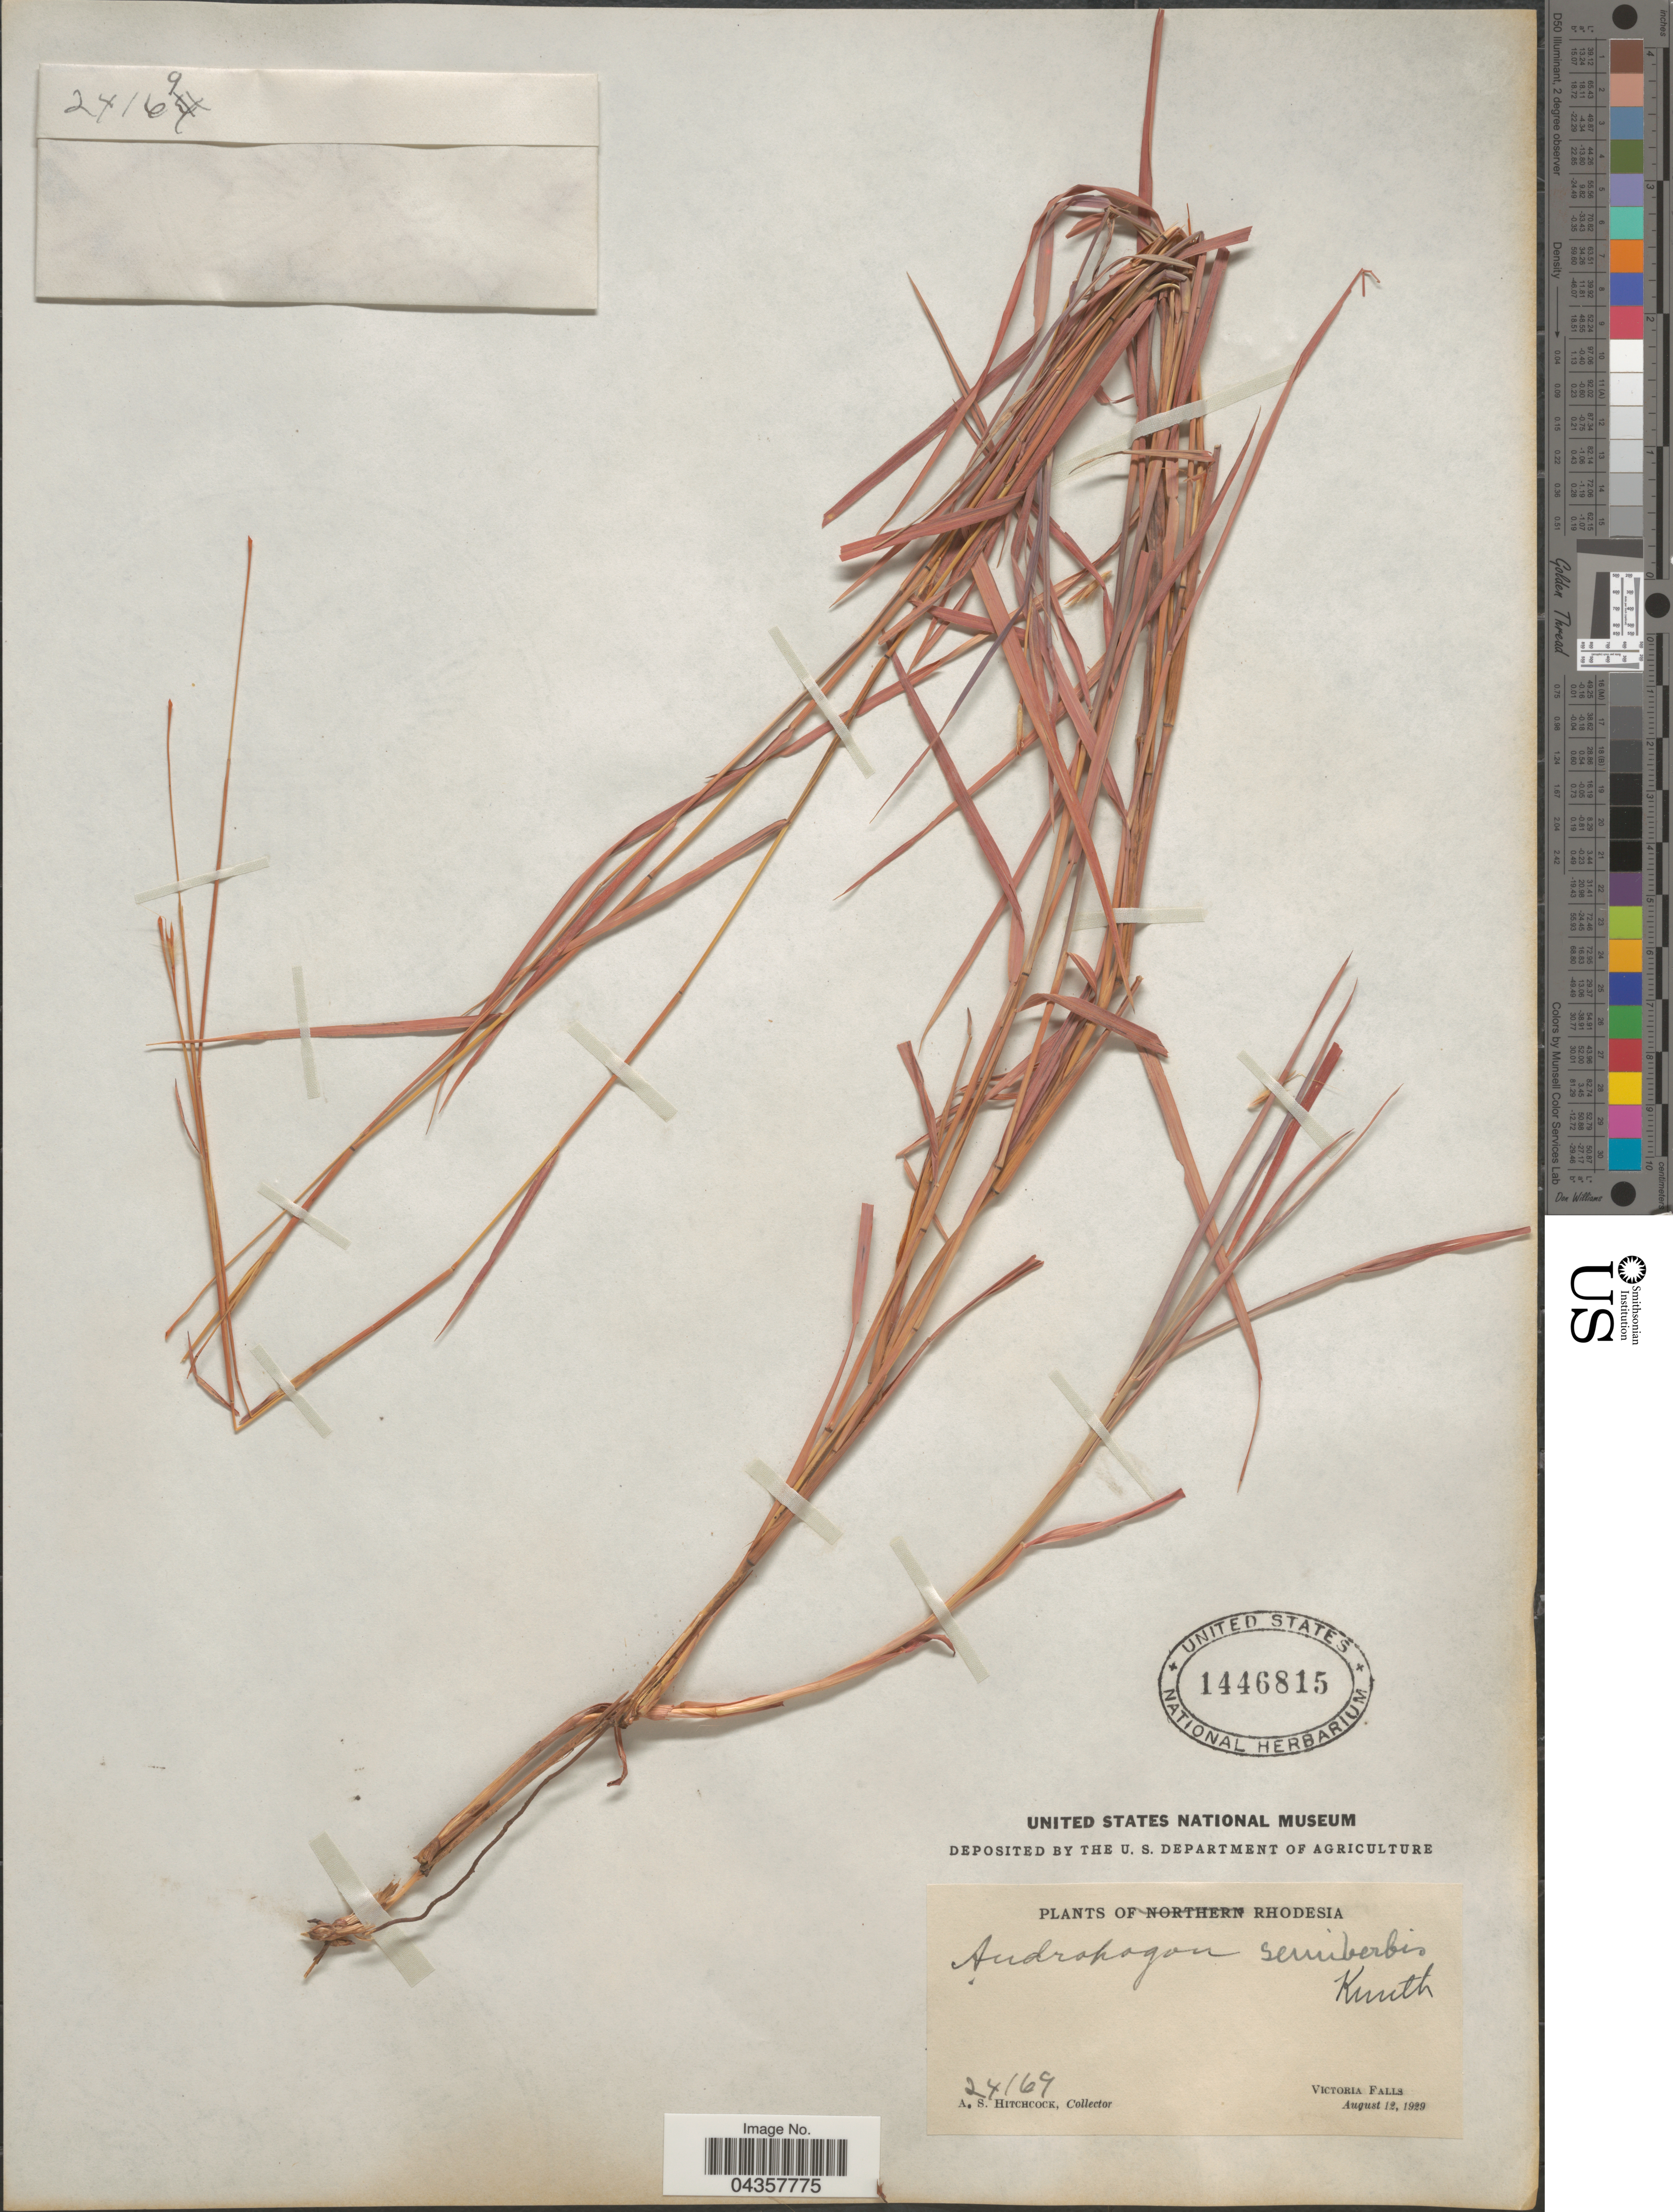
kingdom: Plantae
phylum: Tracheophyta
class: Liliopsida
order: Poales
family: Poaceae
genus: Schizachyrium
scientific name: Schizachyrium sanguineum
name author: (Retz.) Alston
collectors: A. S. Hitchcock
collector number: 24169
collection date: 1929-08-12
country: Zimbabwe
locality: Victoria Falls.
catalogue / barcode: US 1446815